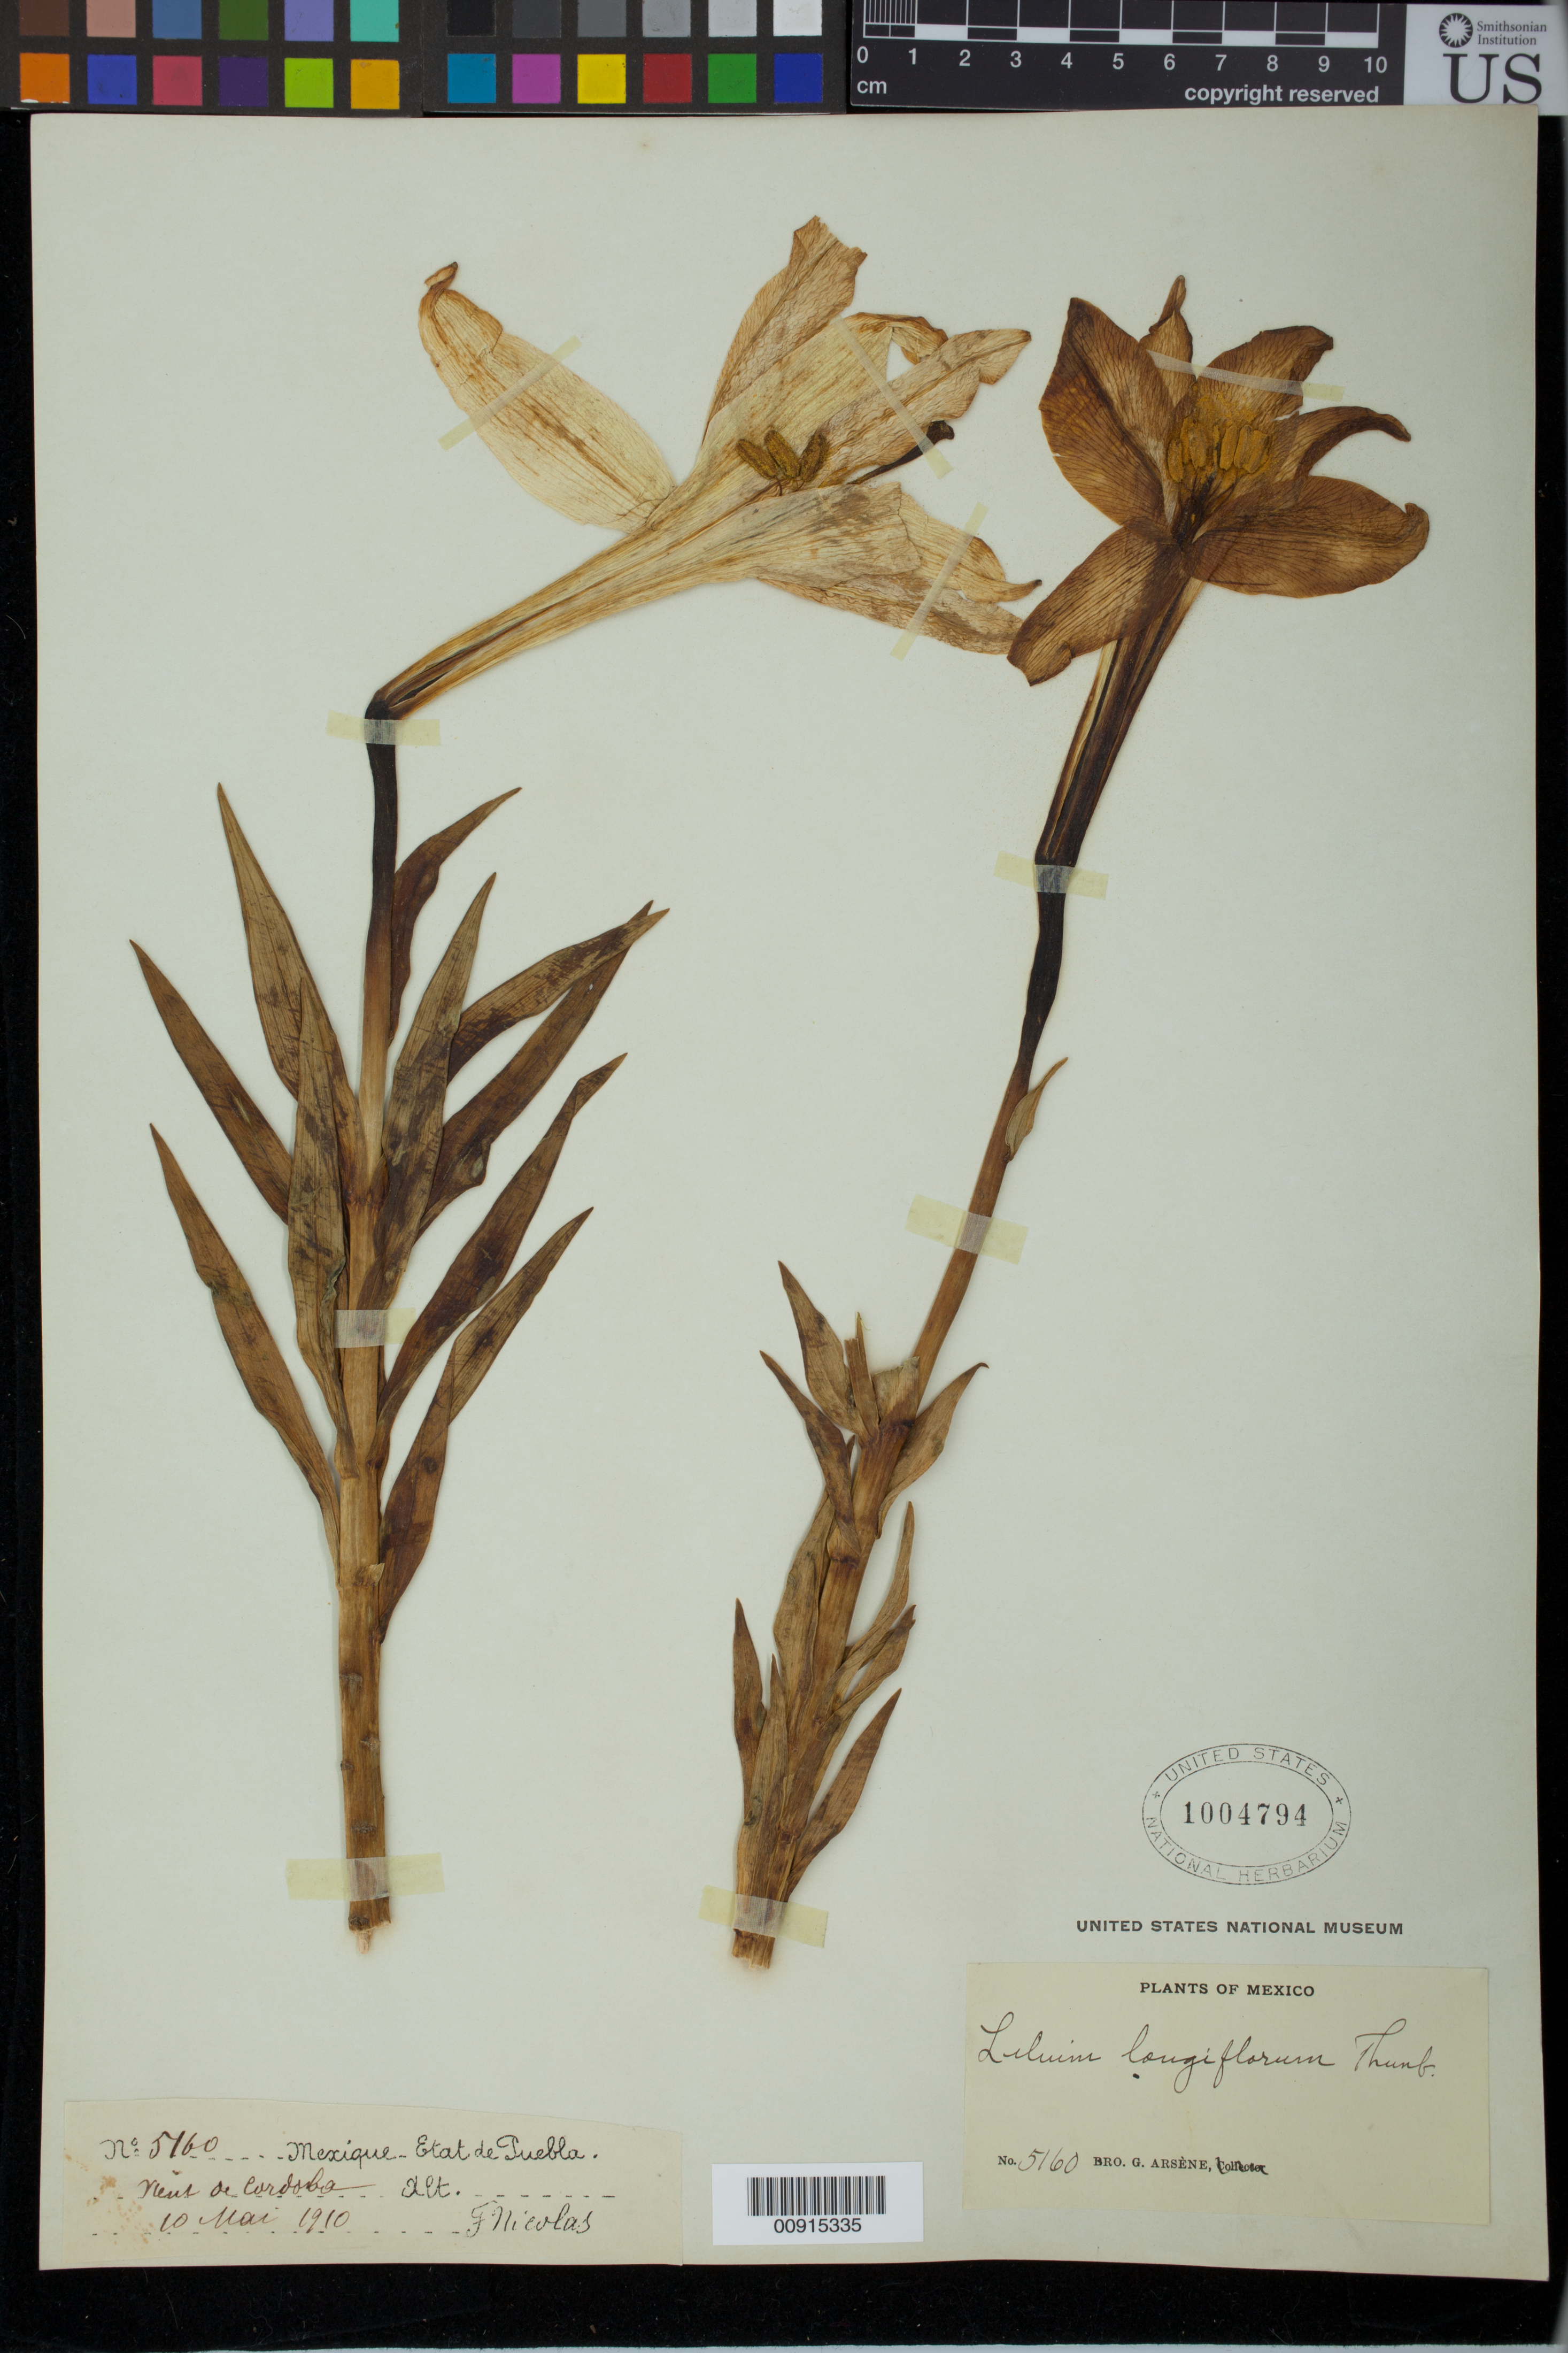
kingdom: Plantae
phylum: Tracheophyta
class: Liliopsida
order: Liliales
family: Liliaceae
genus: Lilium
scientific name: Lilium lancifolium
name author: Thunb.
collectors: B. Nicolas & Bro. G. Arsène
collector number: Arsène, Bro. G. 5160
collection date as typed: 10 May 1910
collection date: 1910-05-10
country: Mexico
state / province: Puebla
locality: Viens de Cordoba.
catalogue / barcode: US 1004794